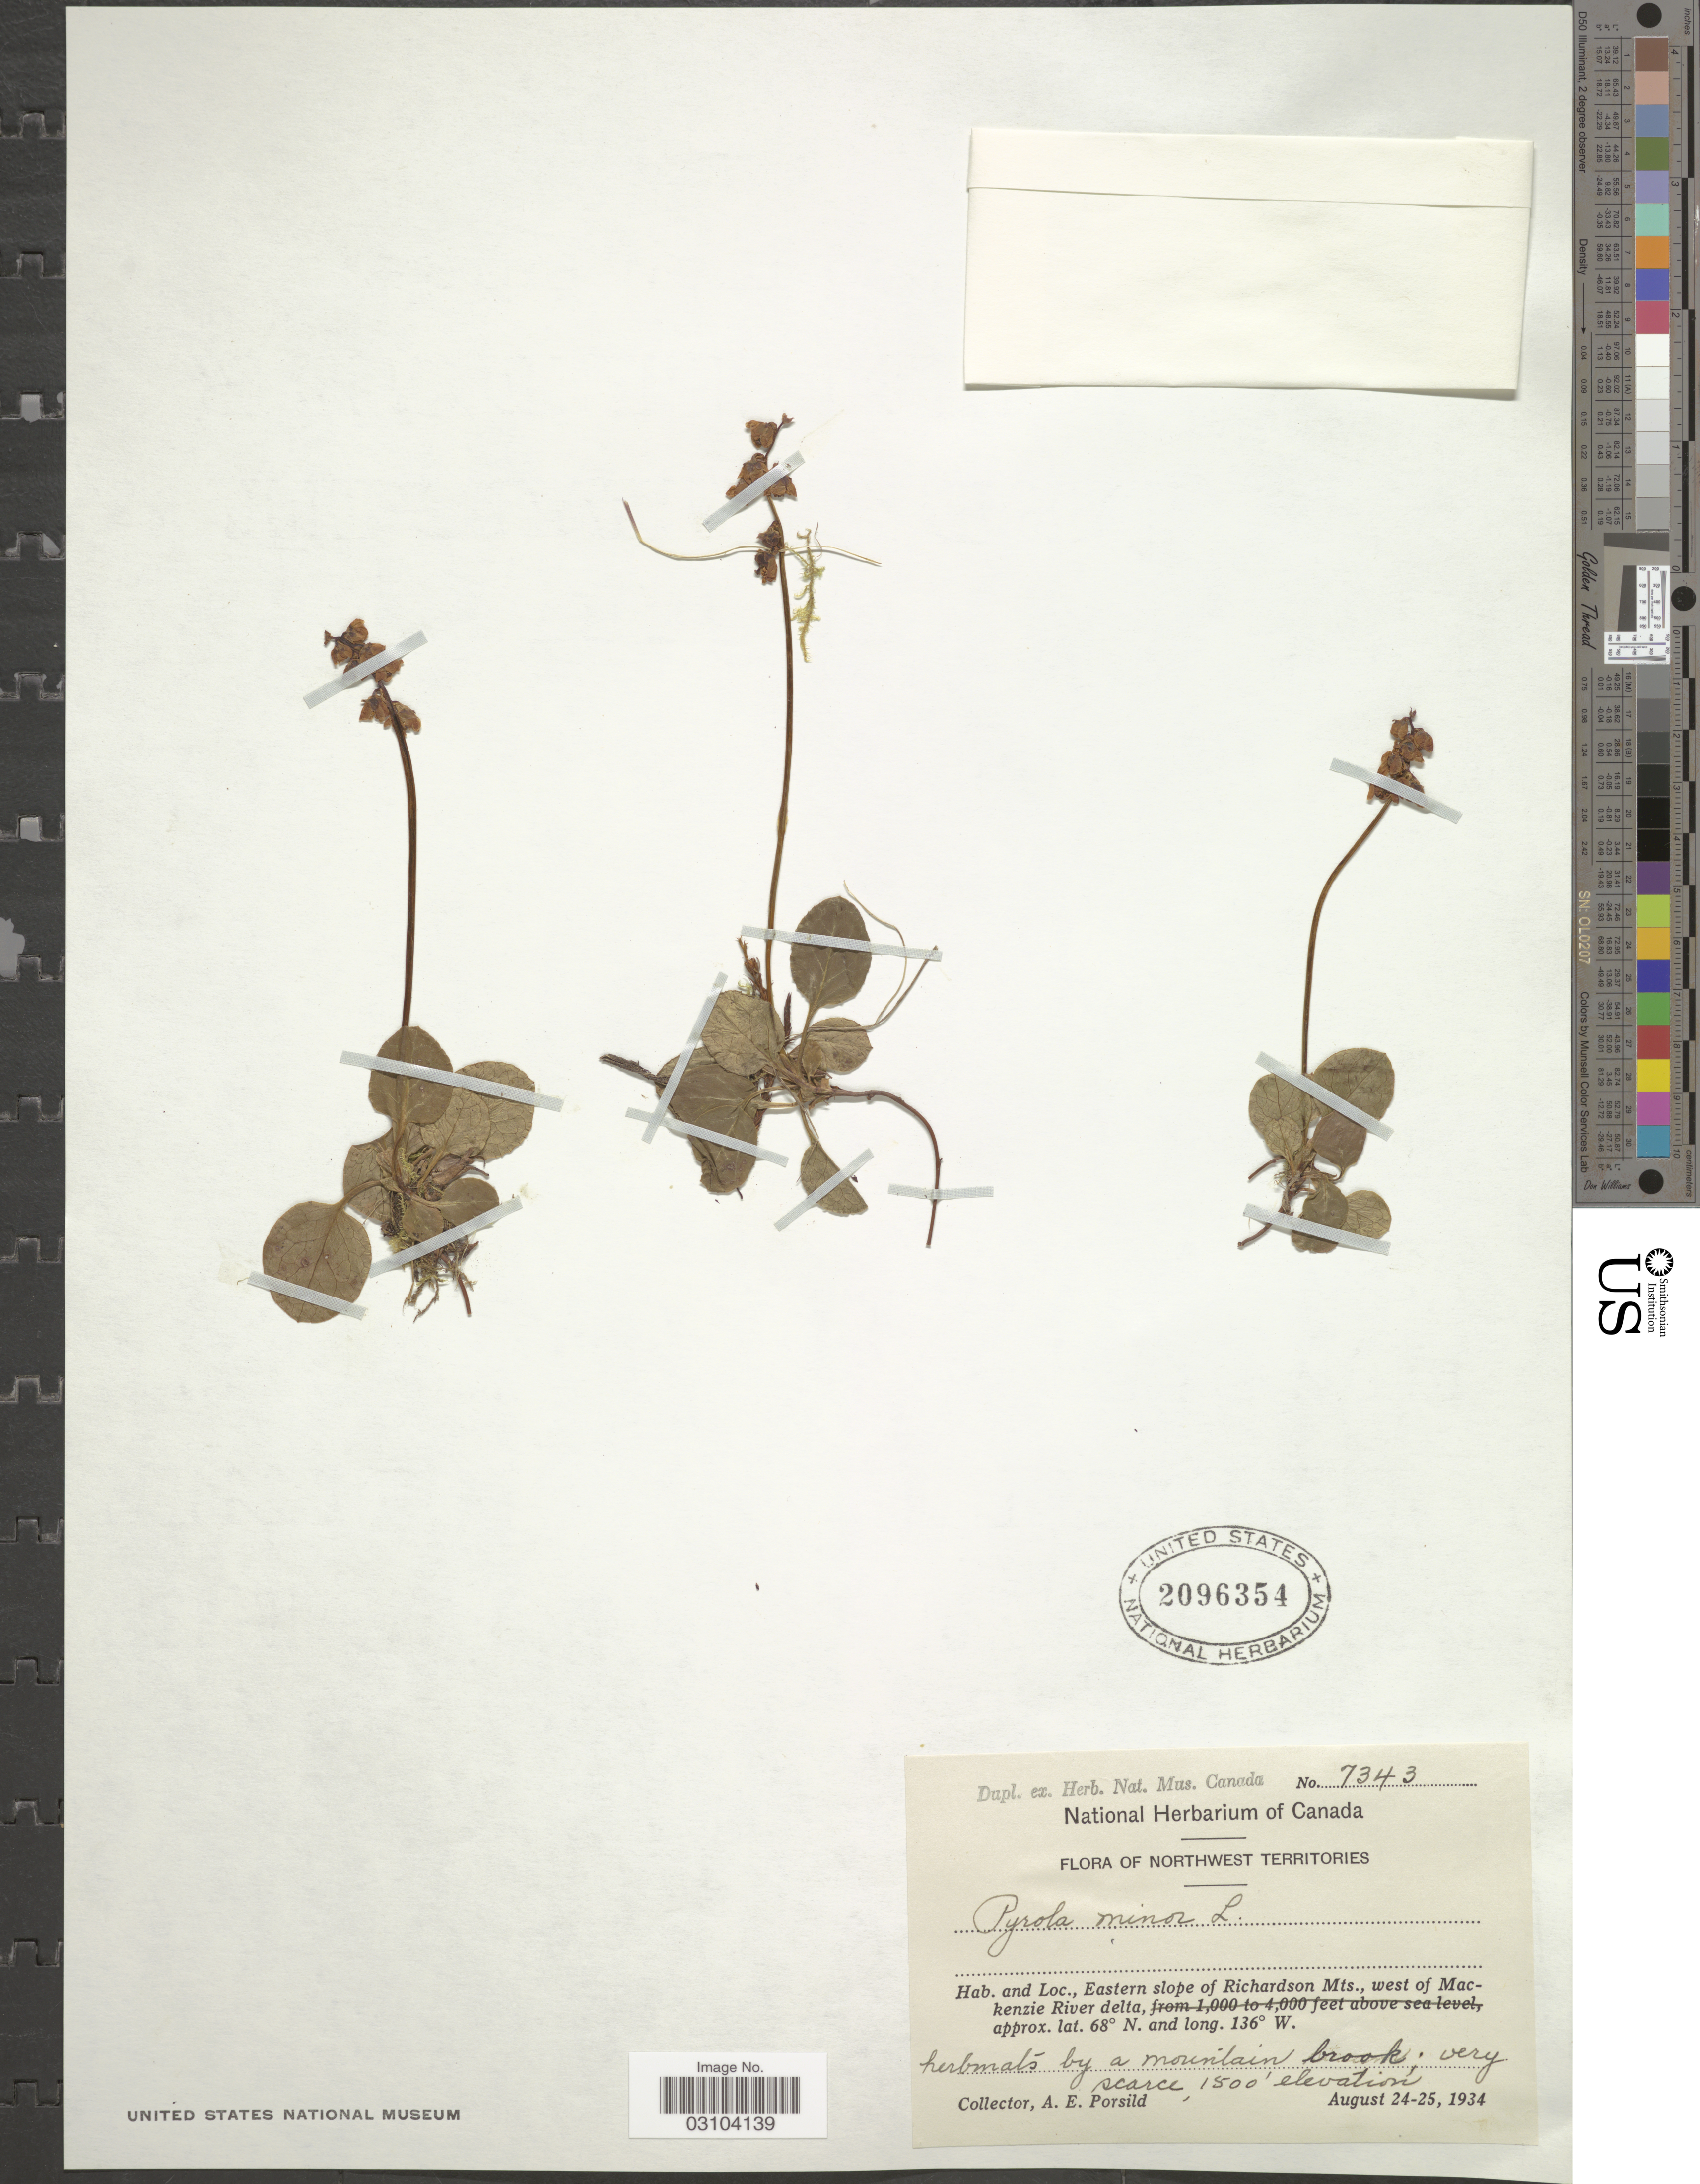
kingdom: Plantae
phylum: Tracheophyta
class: Magnoliopsida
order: Ericales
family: Ericaceae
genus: Pyrola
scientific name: Pyrola minor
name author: L.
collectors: A. E. Porsild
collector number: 7343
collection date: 1934-08-24/1934-08-25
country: Canada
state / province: Northwest Territories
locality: Eastern slope of Richardson Mts, west of Mackenzie River delta.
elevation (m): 457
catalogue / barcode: US 2096354